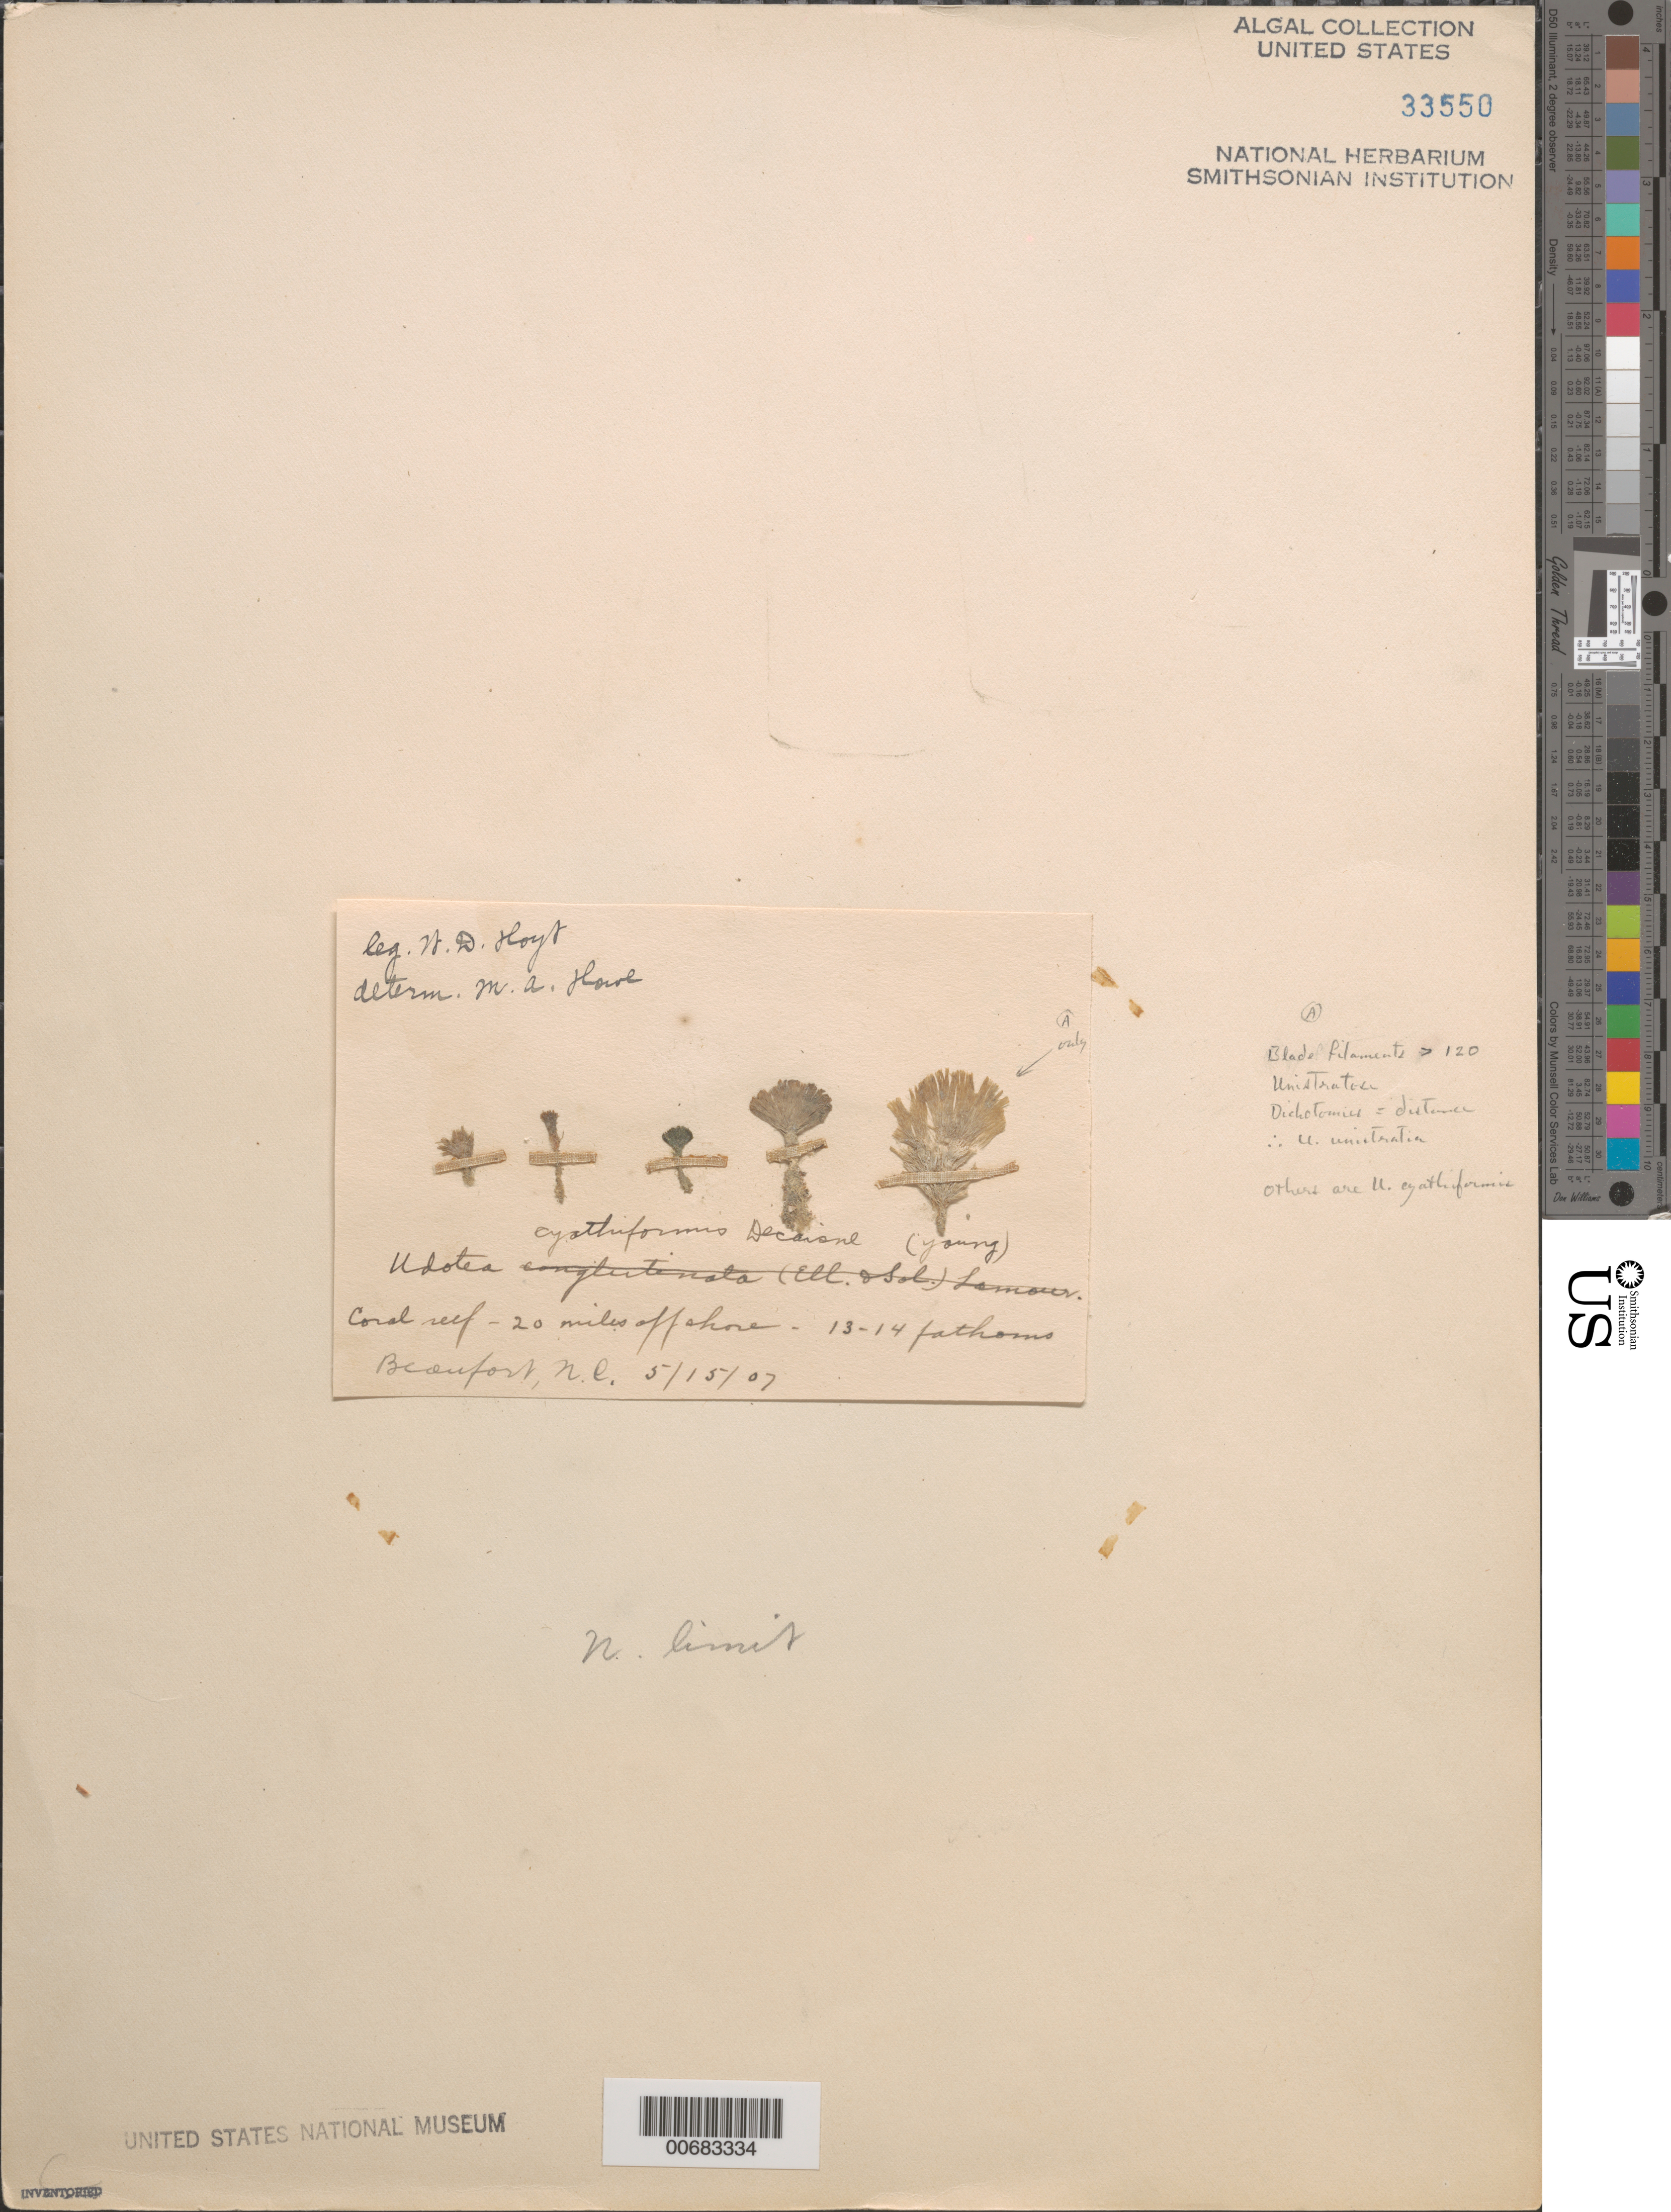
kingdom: Plantae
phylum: Chlorophyta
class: Ulvophyceae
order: Bryopsidales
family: Udoteaceae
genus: Udotea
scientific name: Udotea cyathiformis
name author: Decne.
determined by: Howe, M. A.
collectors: W. D. Hoyt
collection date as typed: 15 May 1907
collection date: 1907-05-15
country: United States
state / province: North Carolina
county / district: Carteret County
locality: Beaufort, coral reef 20 miles offshore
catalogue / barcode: US 33550